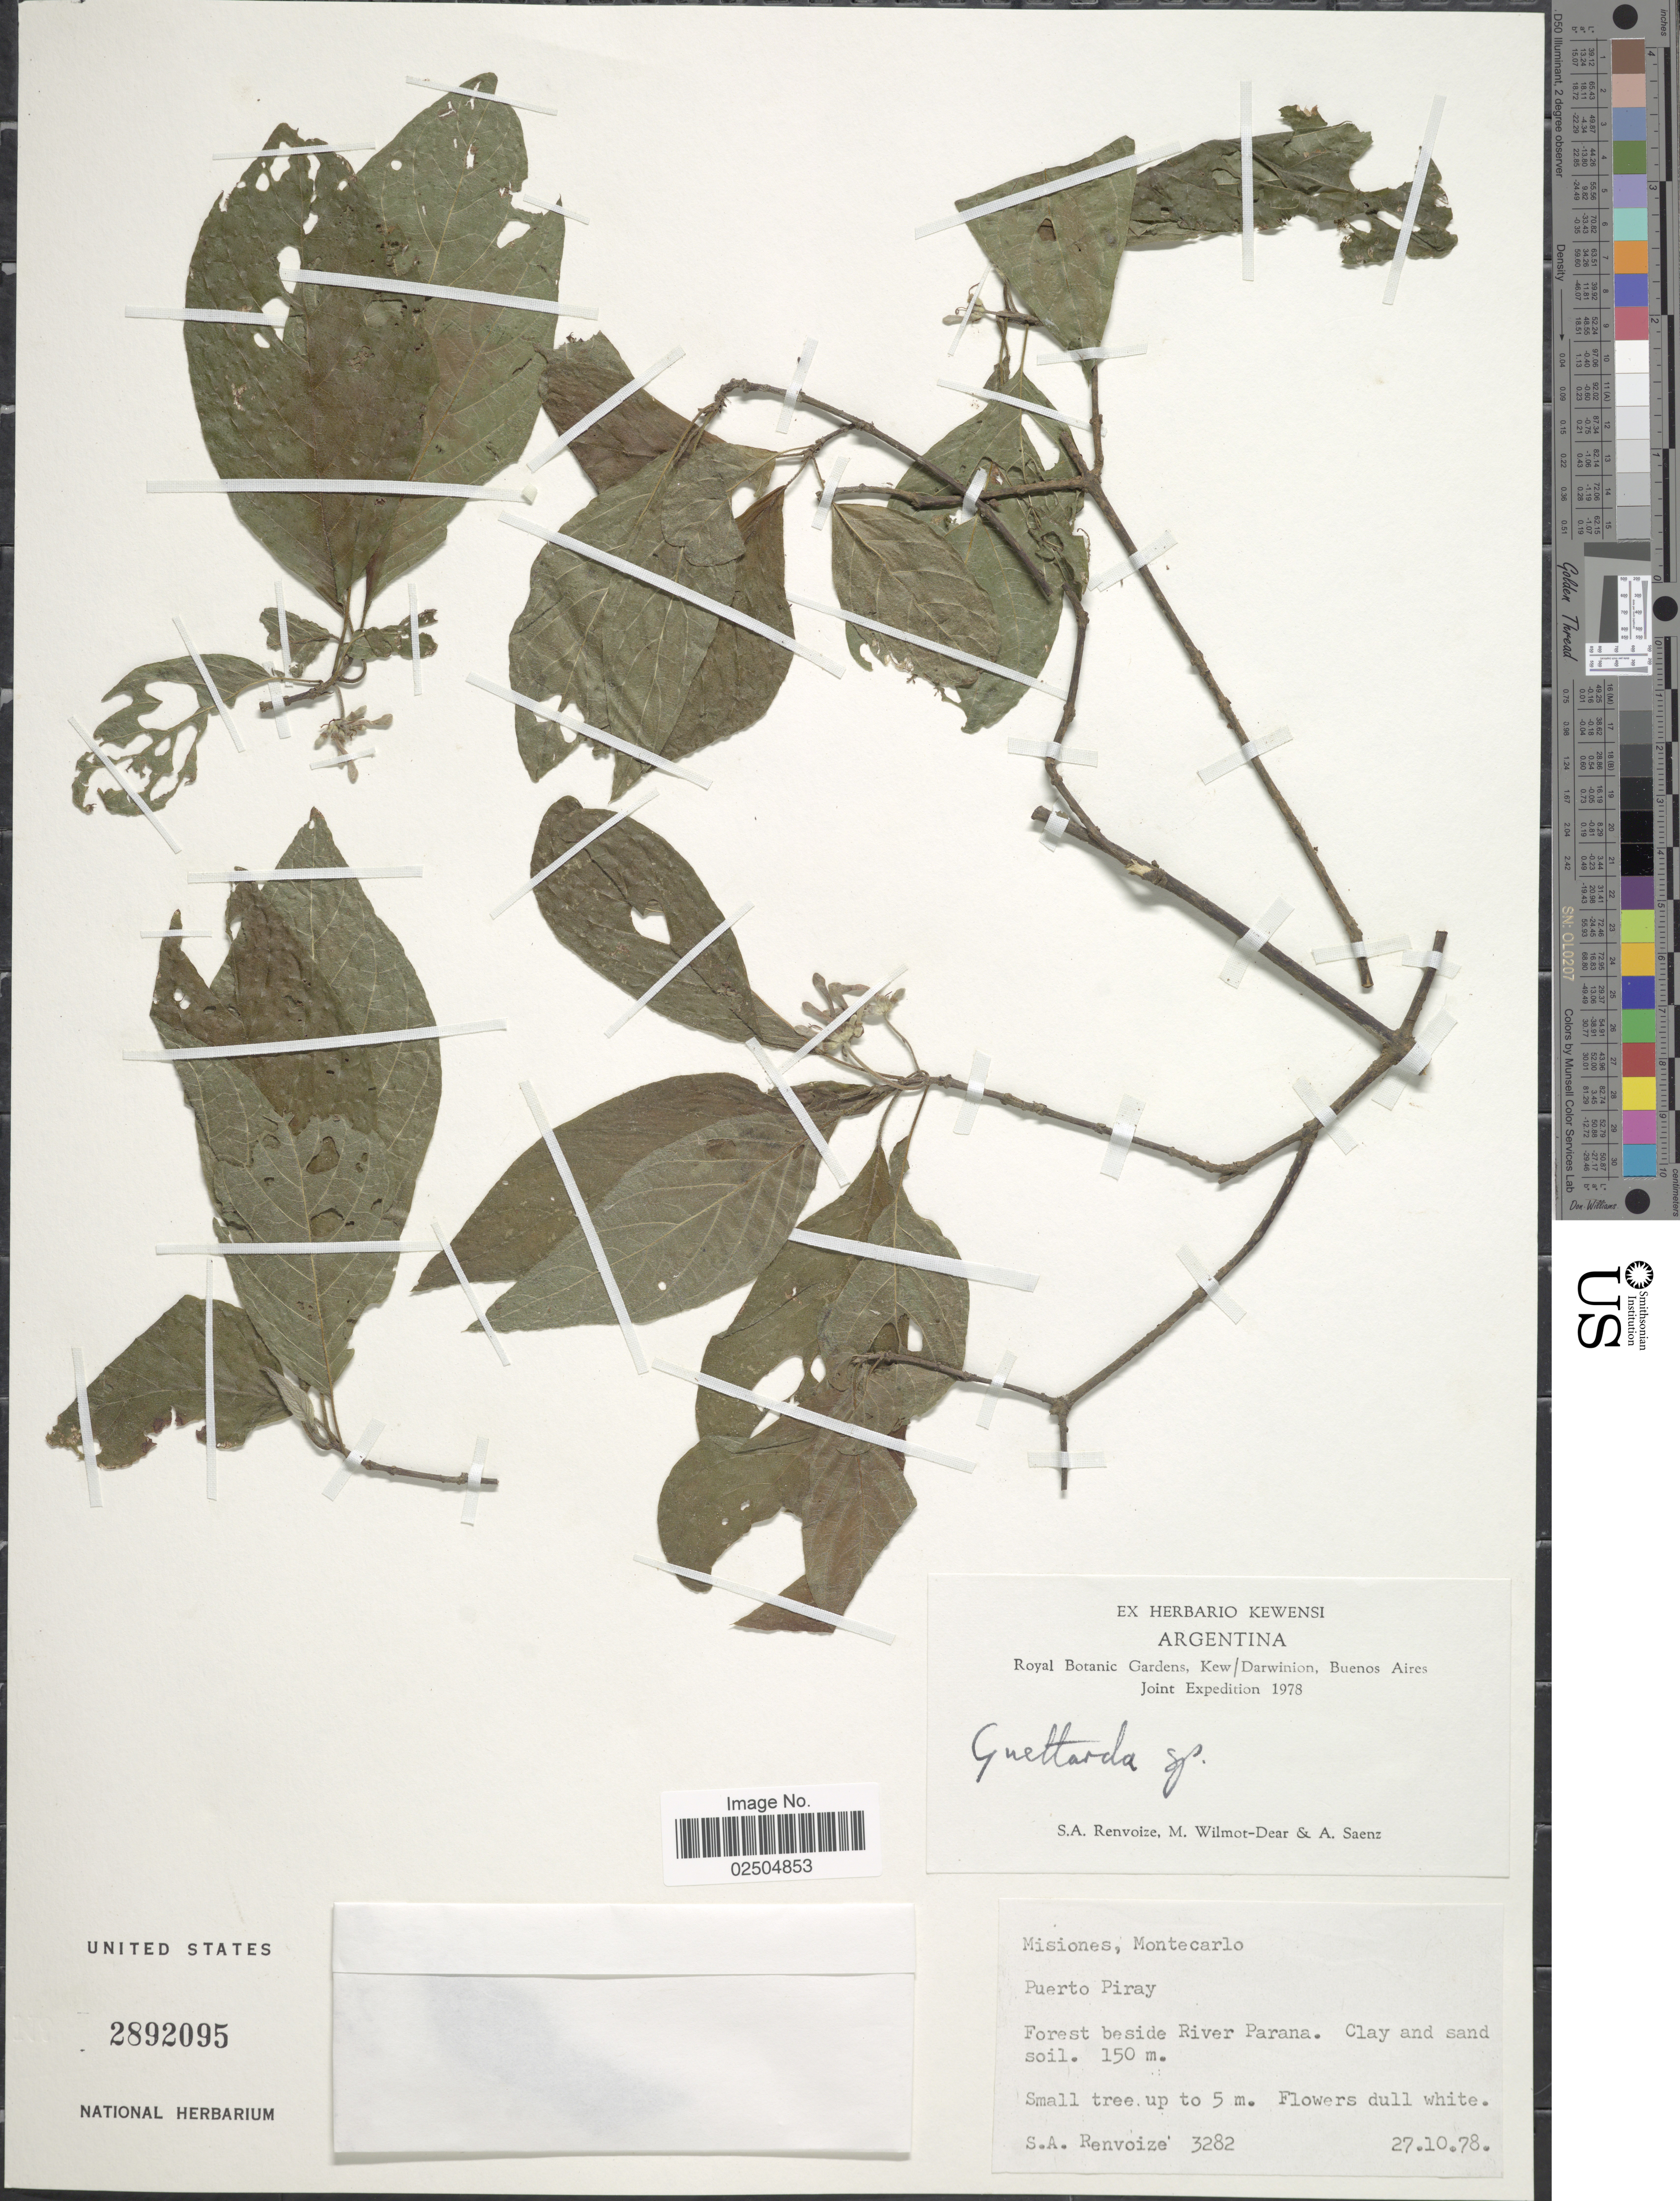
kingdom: Plantae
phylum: Tracheophyta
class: Magnoliopsida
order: Gentianales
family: Rubiaceae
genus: Guettarda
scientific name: Guettarda sp.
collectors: S. A. Renvoize, M. Wilmot-Dear & A. Saenz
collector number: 3282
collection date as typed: Transcribed d/m/y: 27/10/78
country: Argentina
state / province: Misiones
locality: Misiones, Montecarlo, Forest beside River Parana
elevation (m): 150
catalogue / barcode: US 2892095